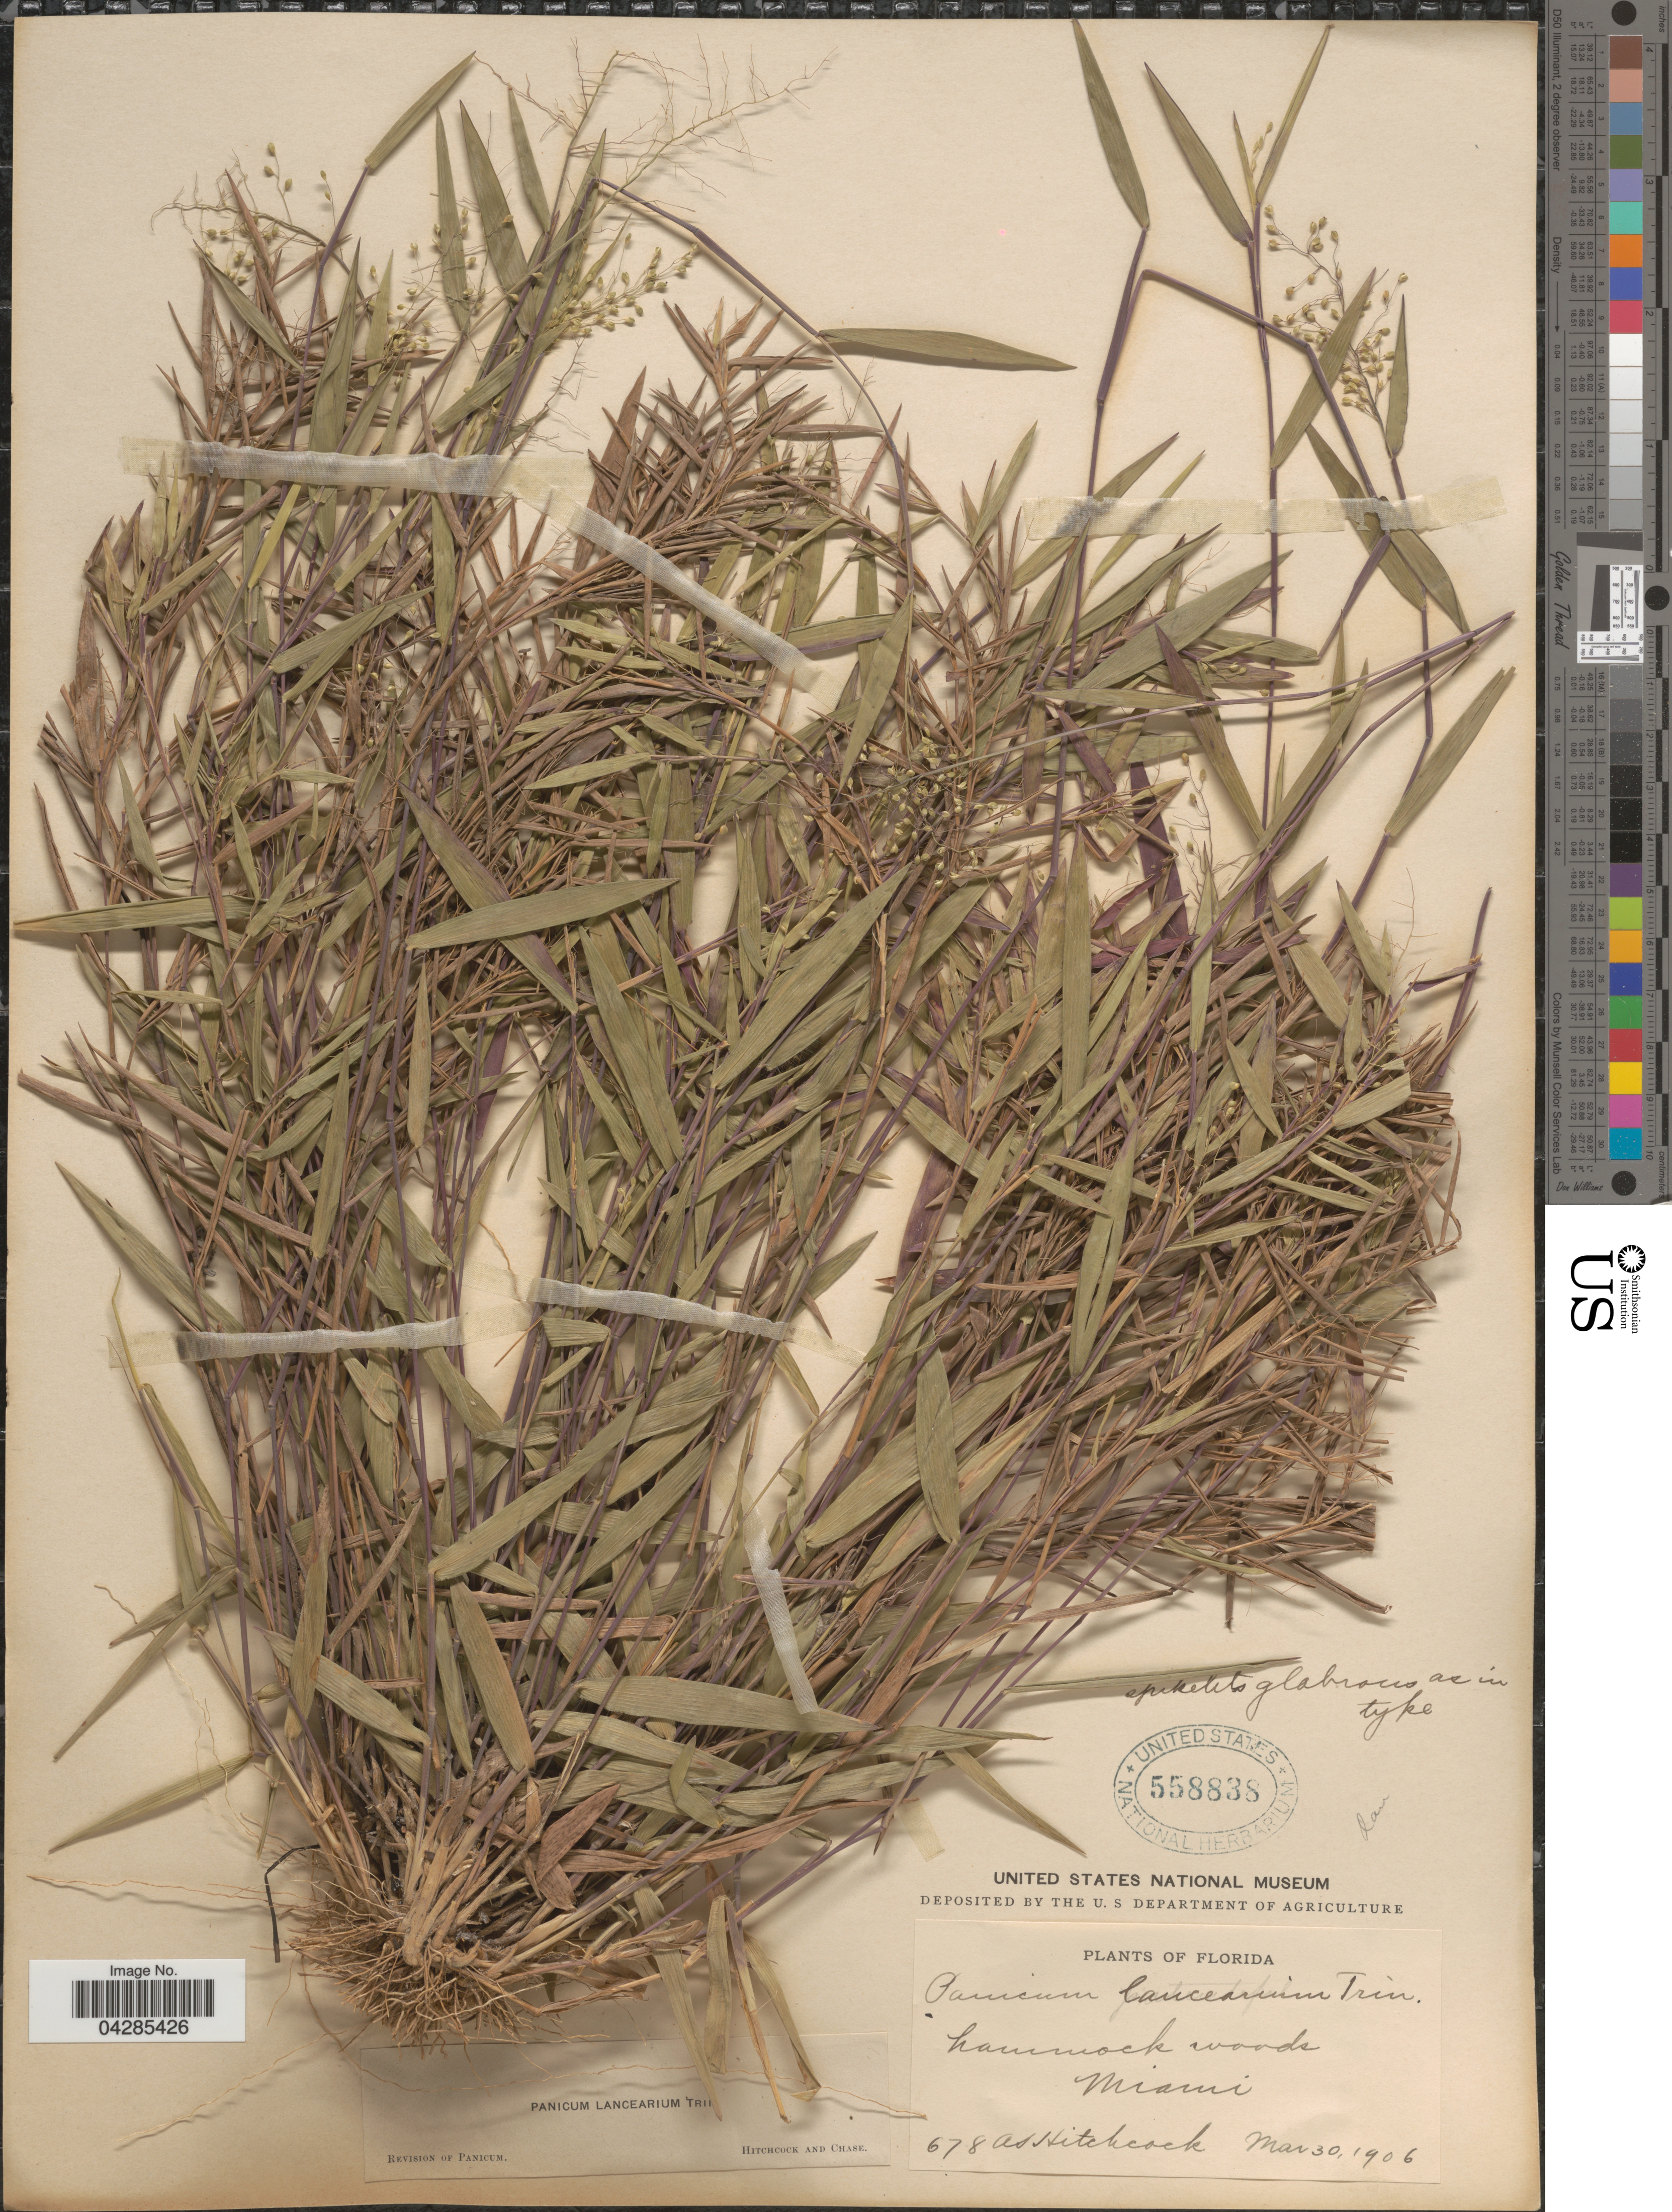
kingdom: Plantae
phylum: Tracheophyta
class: Liliopsida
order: Poales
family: Poaceae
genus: Dichanthelium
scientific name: Dichanthelium portoricense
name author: (Desv. ex Ham.) B.F. Hansen & Wunderlin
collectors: A. S. Hitchcock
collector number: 678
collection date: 1906-03-30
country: United States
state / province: Florida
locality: Hammock woods. Miami.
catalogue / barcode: US 558838